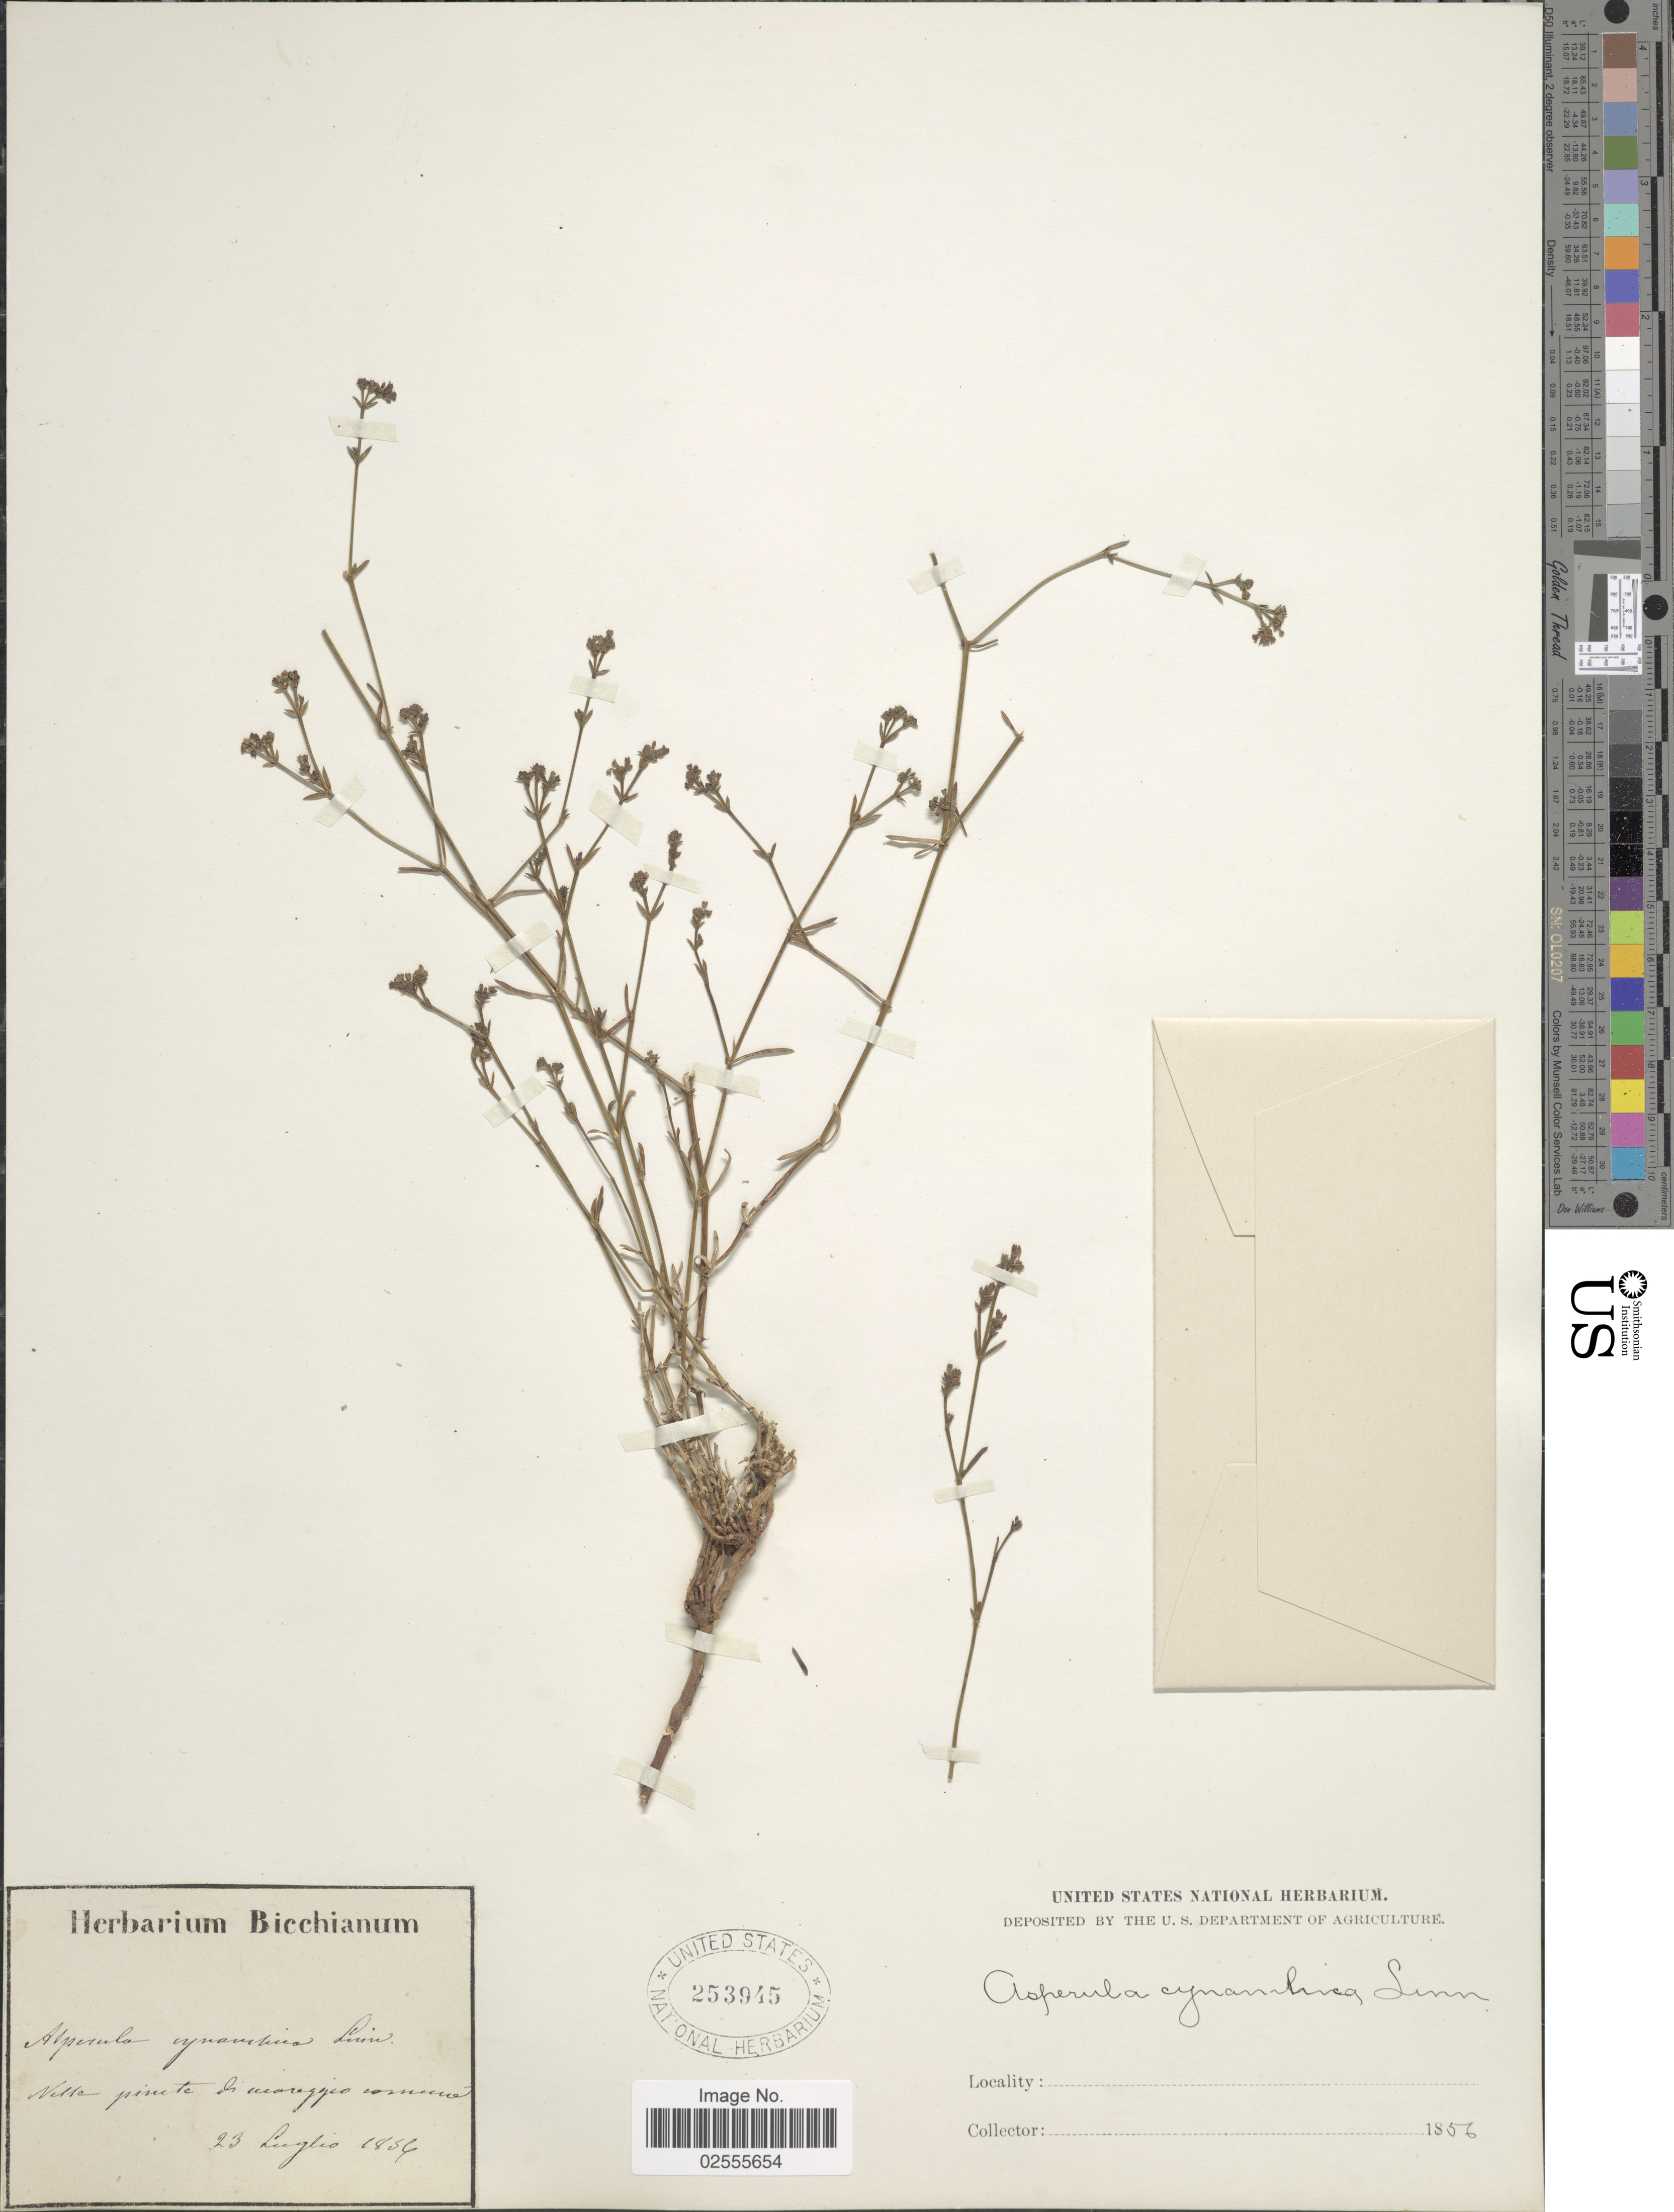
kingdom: Plantae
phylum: Tracheophyta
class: Magnoliopsida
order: Gentianales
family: Rubiaceae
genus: Asperula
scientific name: Asperula cynanchica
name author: L.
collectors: Ex herb. Bicchianum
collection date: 1954-07-23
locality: Nette pimte in moreggio commune [interpreted]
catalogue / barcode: US 253945